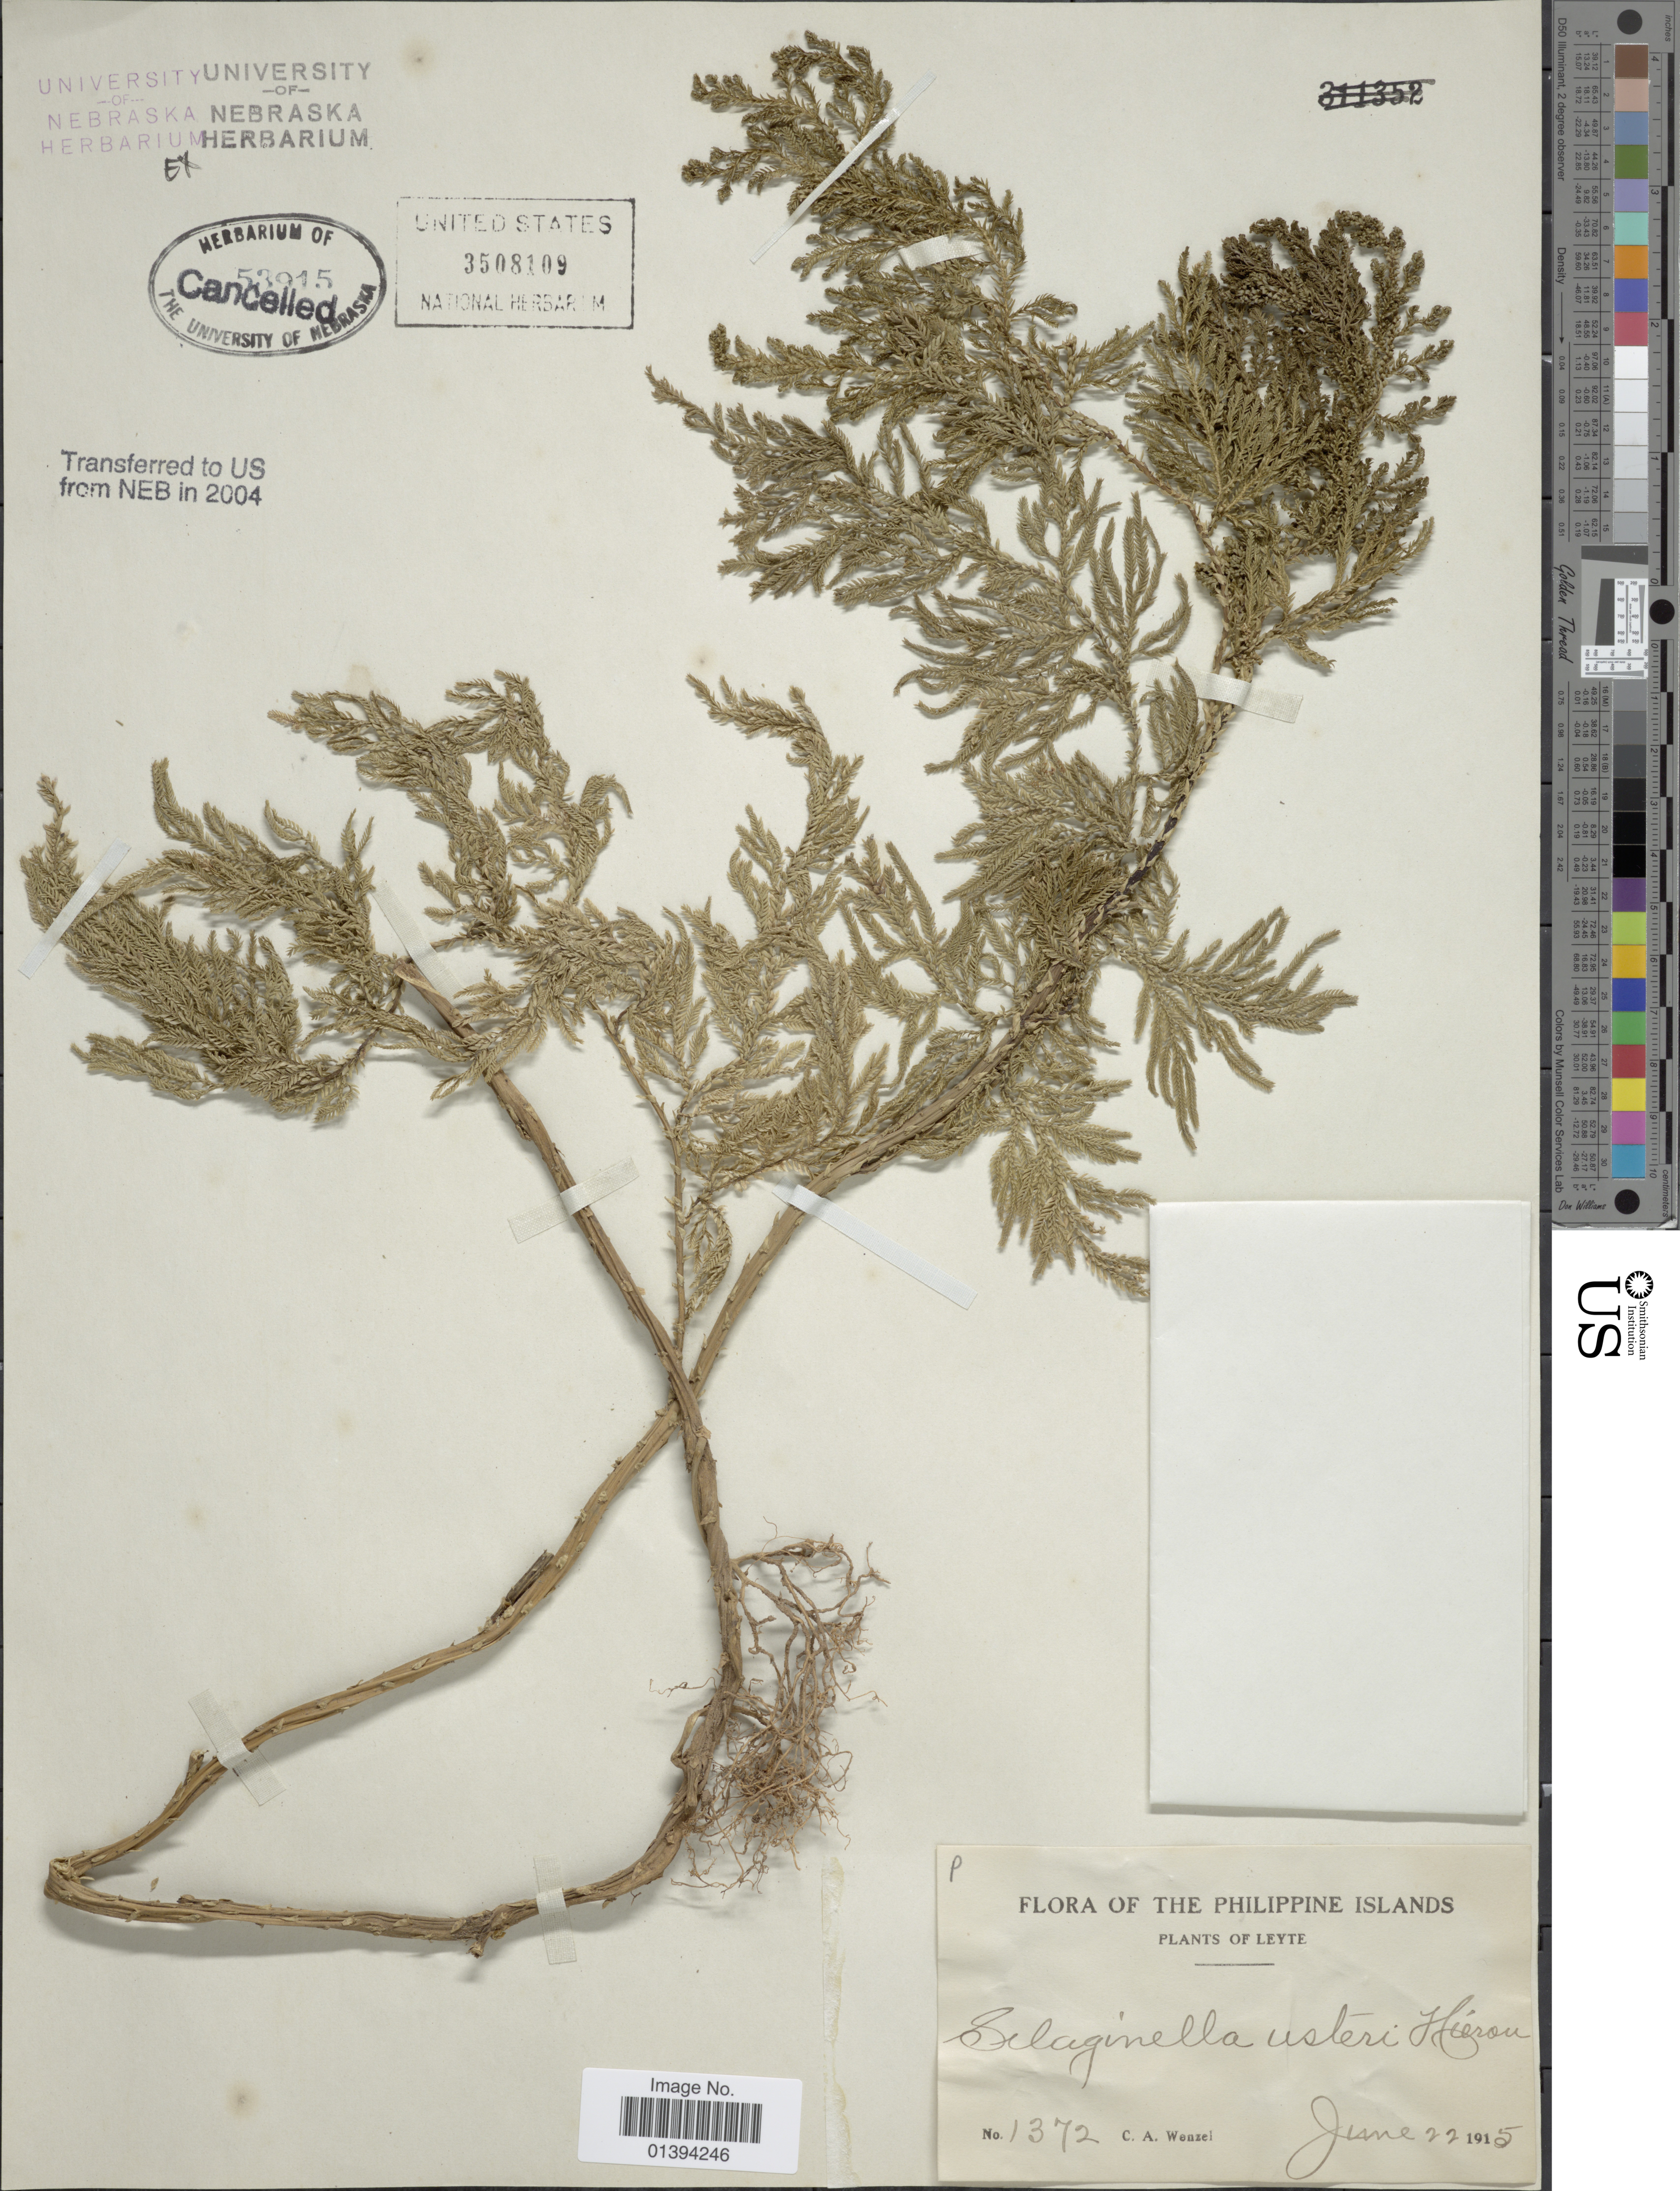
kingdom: Plantae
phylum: Tracheophyta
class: Lycopodiopsida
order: Selaginellales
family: Selaginellaceae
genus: Selaginella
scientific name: Selaginella usterii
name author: Hieron.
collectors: C. Wenzel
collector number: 1372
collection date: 1915-06-22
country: Philippines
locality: Leyte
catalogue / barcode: US 3508109